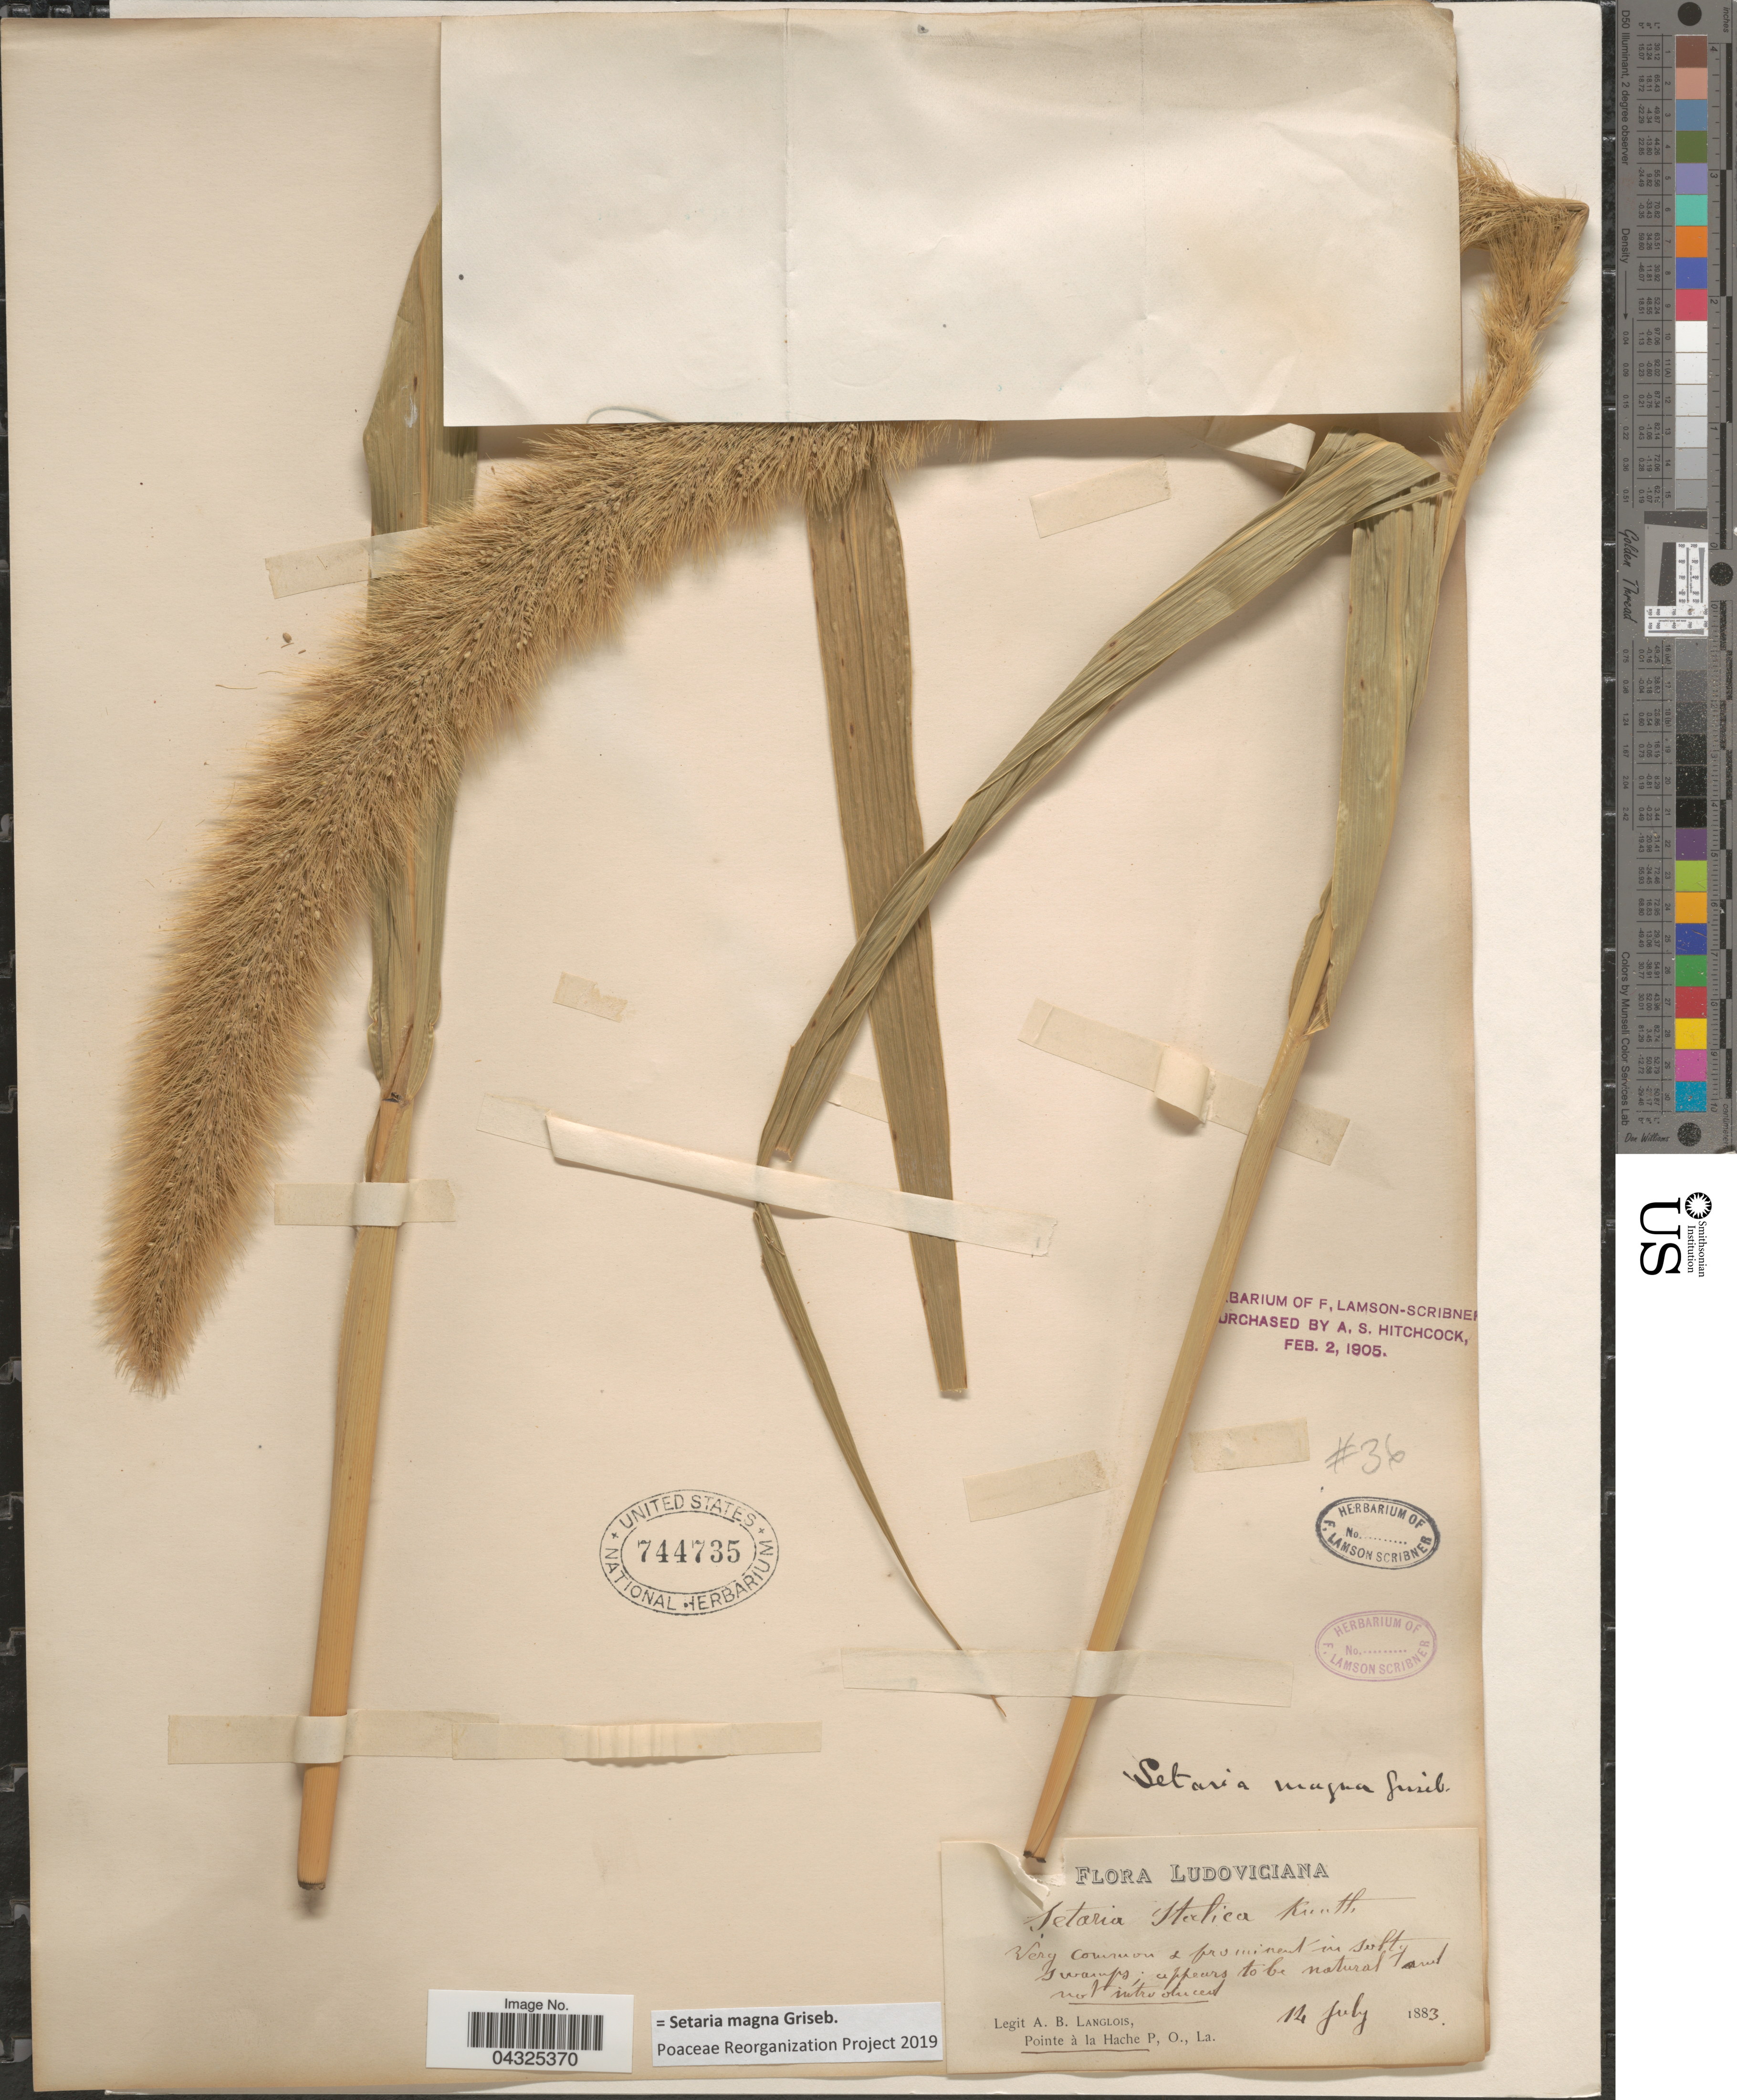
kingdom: Plantae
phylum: Tracheophyta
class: Liliopsida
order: Poales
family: Poaceae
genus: Setaria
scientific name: Setaria magna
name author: Griseb.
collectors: A. Langlois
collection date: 1883-07-14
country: United States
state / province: Louisiana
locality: Ludoviciana. Pointe à la Hache.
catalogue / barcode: US 744735